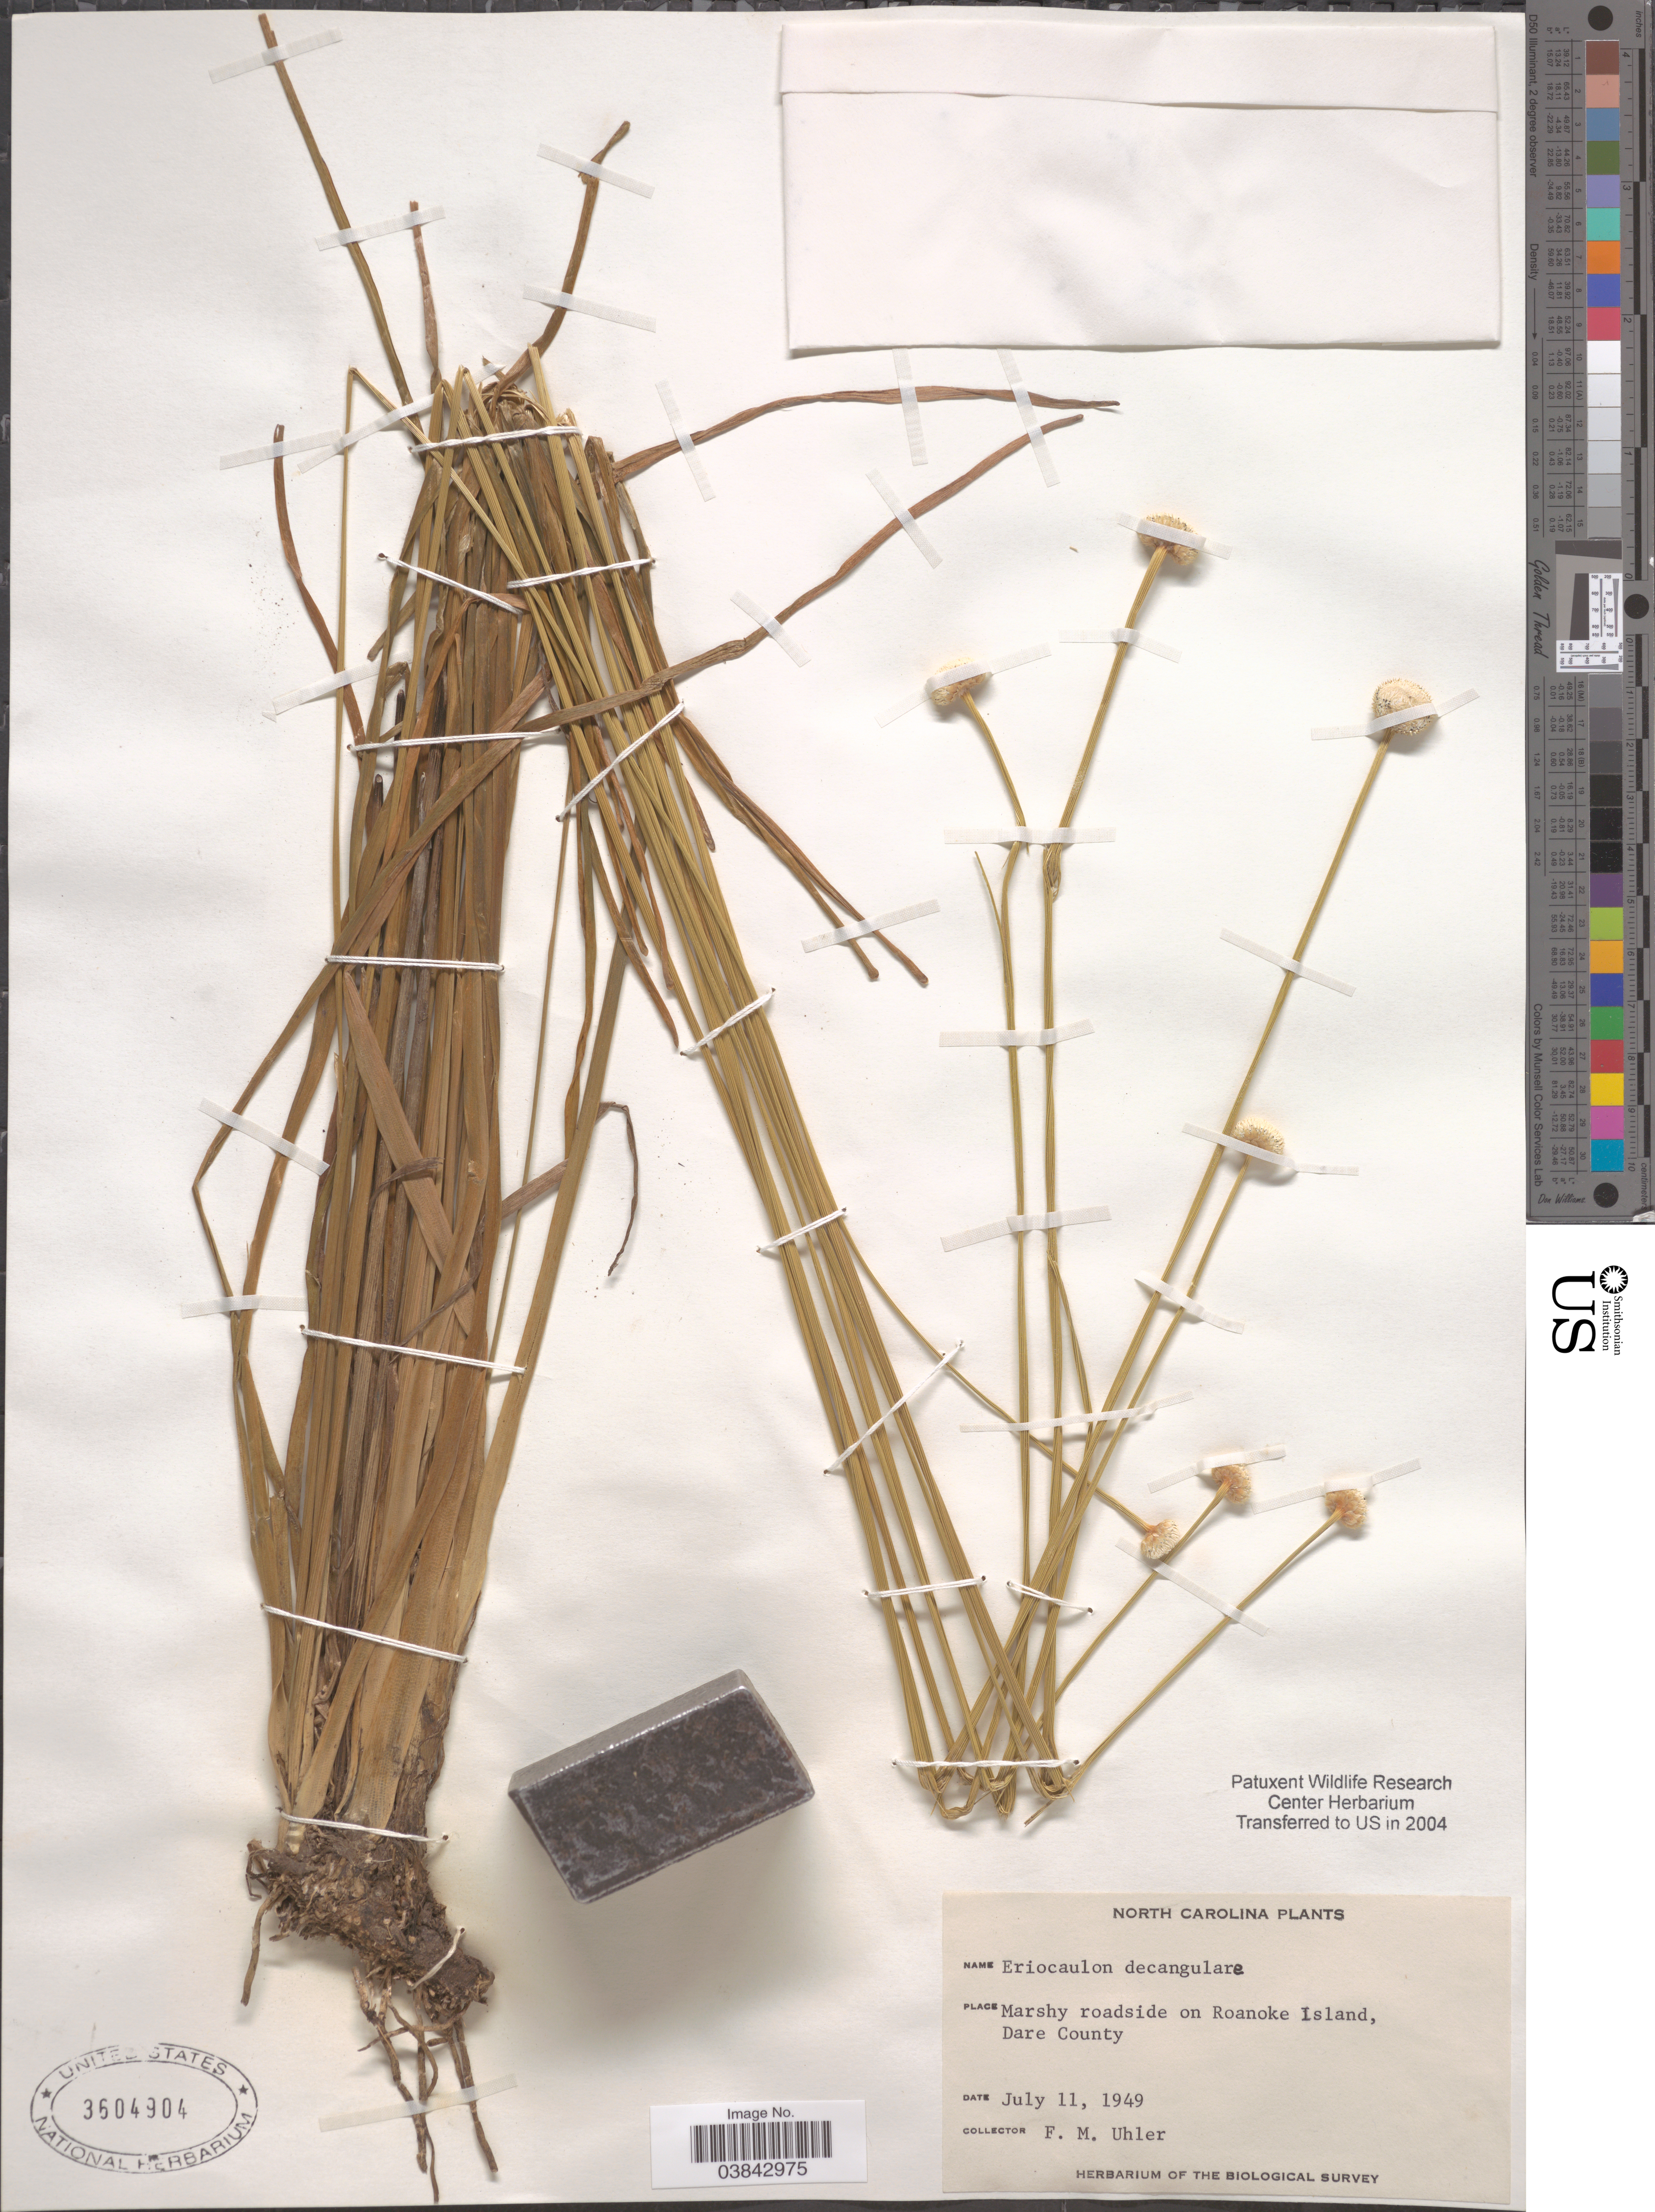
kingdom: Plantae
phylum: Tracheophyta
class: Liliopsida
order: Poales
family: Eriocaulaceae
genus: Eriocaulon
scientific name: Eriocaulon decangulare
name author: L.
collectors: F. M. Uhler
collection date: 1949-07-11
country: United States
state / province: North Carolina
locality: Marshy roadside on Roanoke Island, Dare County.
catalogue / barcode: US 3604904